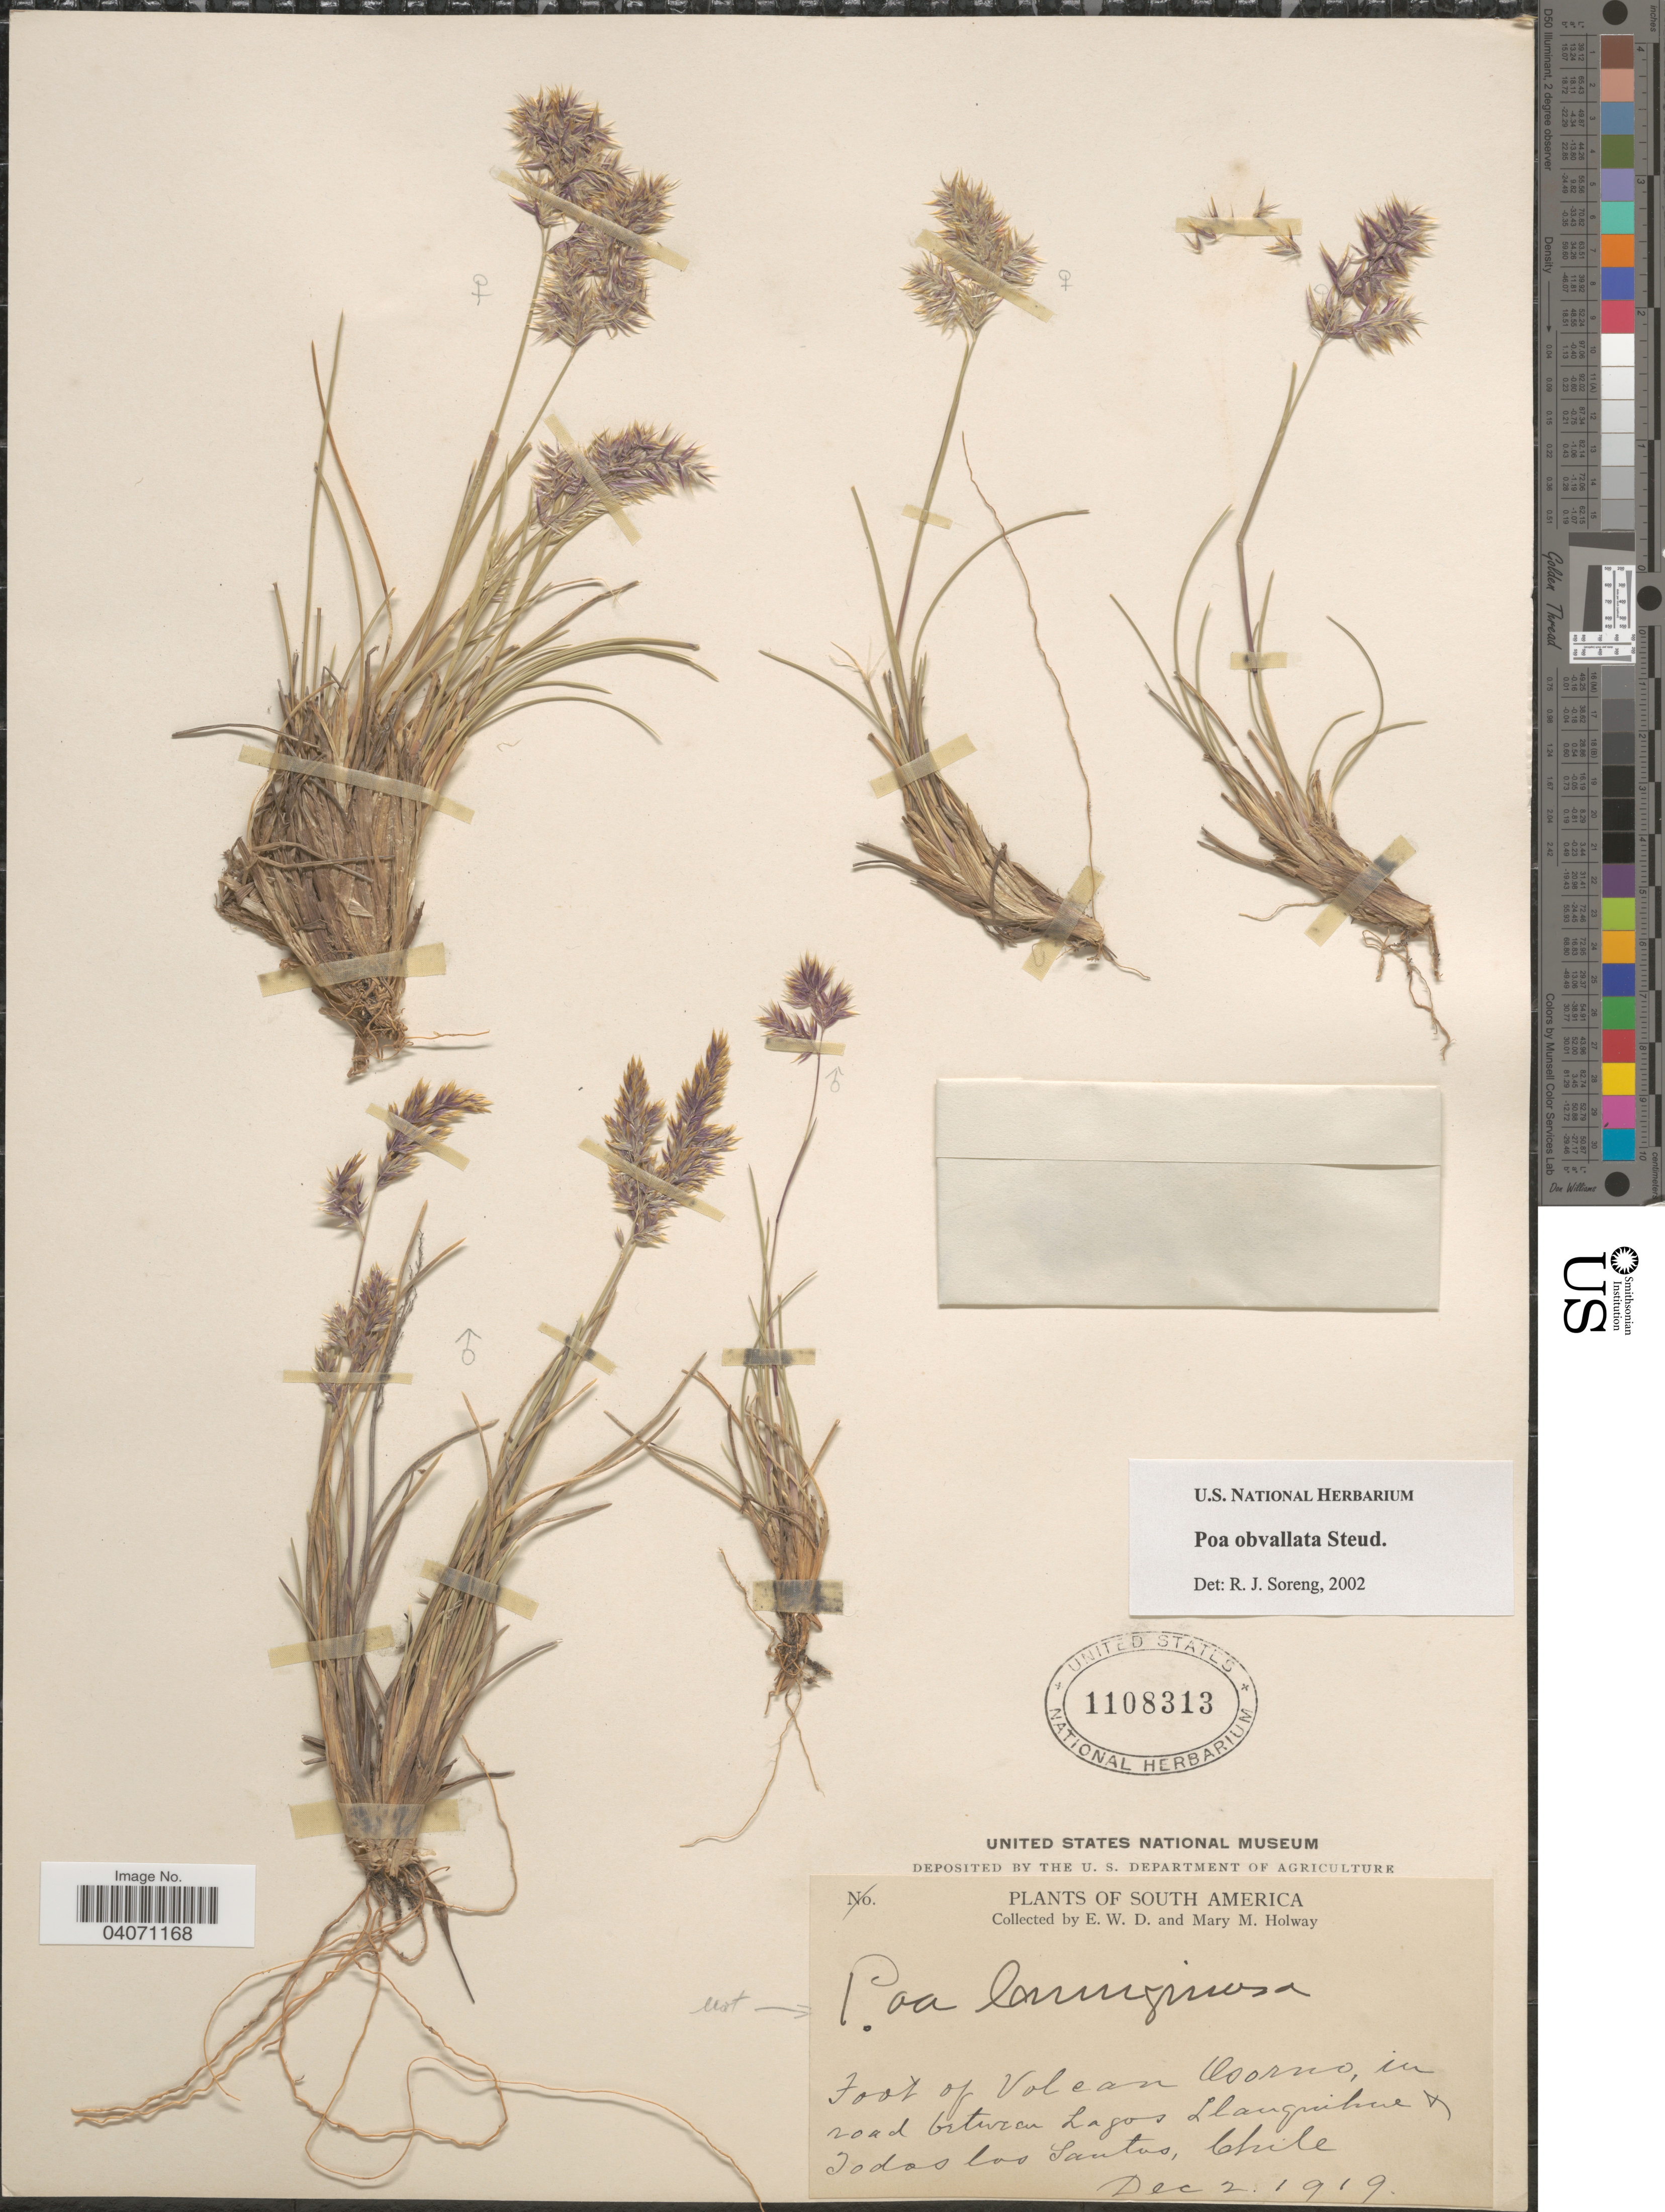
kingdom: Plantae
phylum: Tracheophyta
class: Liliopsida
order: Poales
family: Poaceae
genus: Poa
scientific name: Poa obvallata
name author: Steud.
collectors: E. W. D. Holway & M. M. Holway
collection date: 1919-12-02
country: Chile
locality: Foot of Volcan Osorno, in road between Lagos Llanquihue & Todos Los Santos.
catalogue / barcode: US 1108313